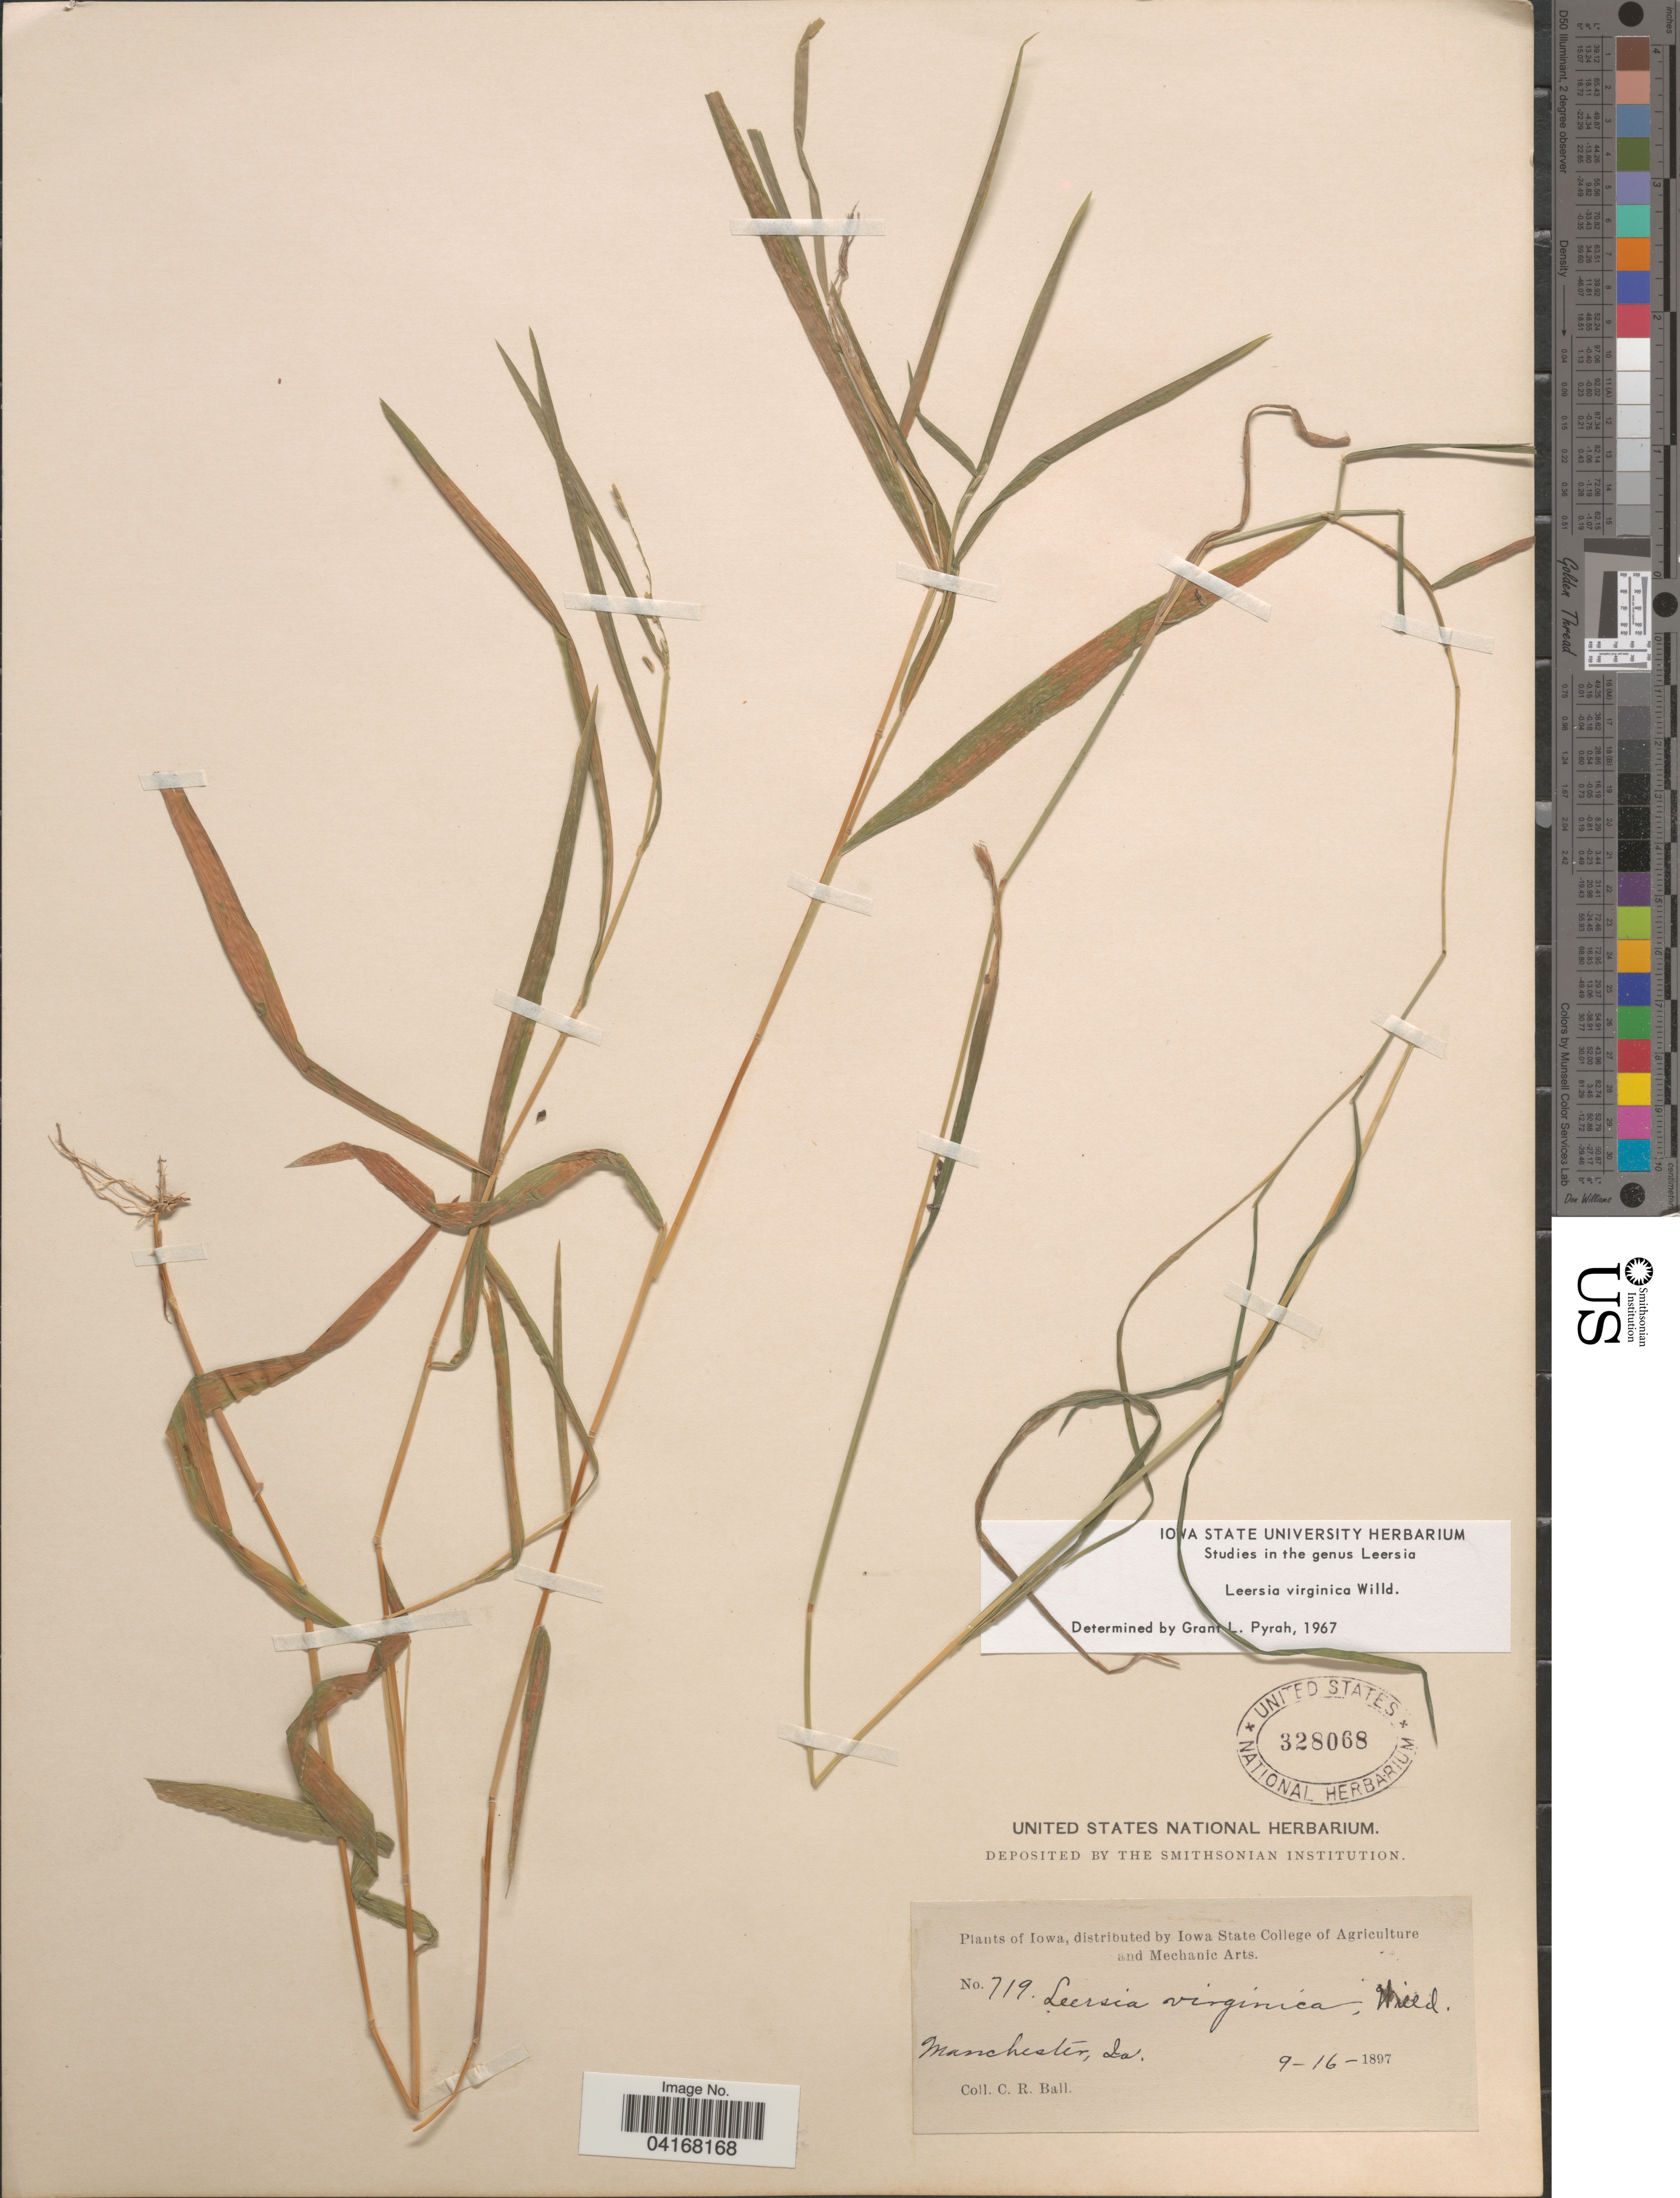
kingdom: Plantae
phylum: Tracheophyta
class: Liliopsida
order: Poales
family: Poaceae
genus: Leersia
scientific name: Leersia virginica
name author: Willd.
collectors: C. R. Ball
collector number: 719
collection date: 1897-09-16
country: United States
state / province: Iowa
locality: Manchester.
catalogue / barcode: US 328068